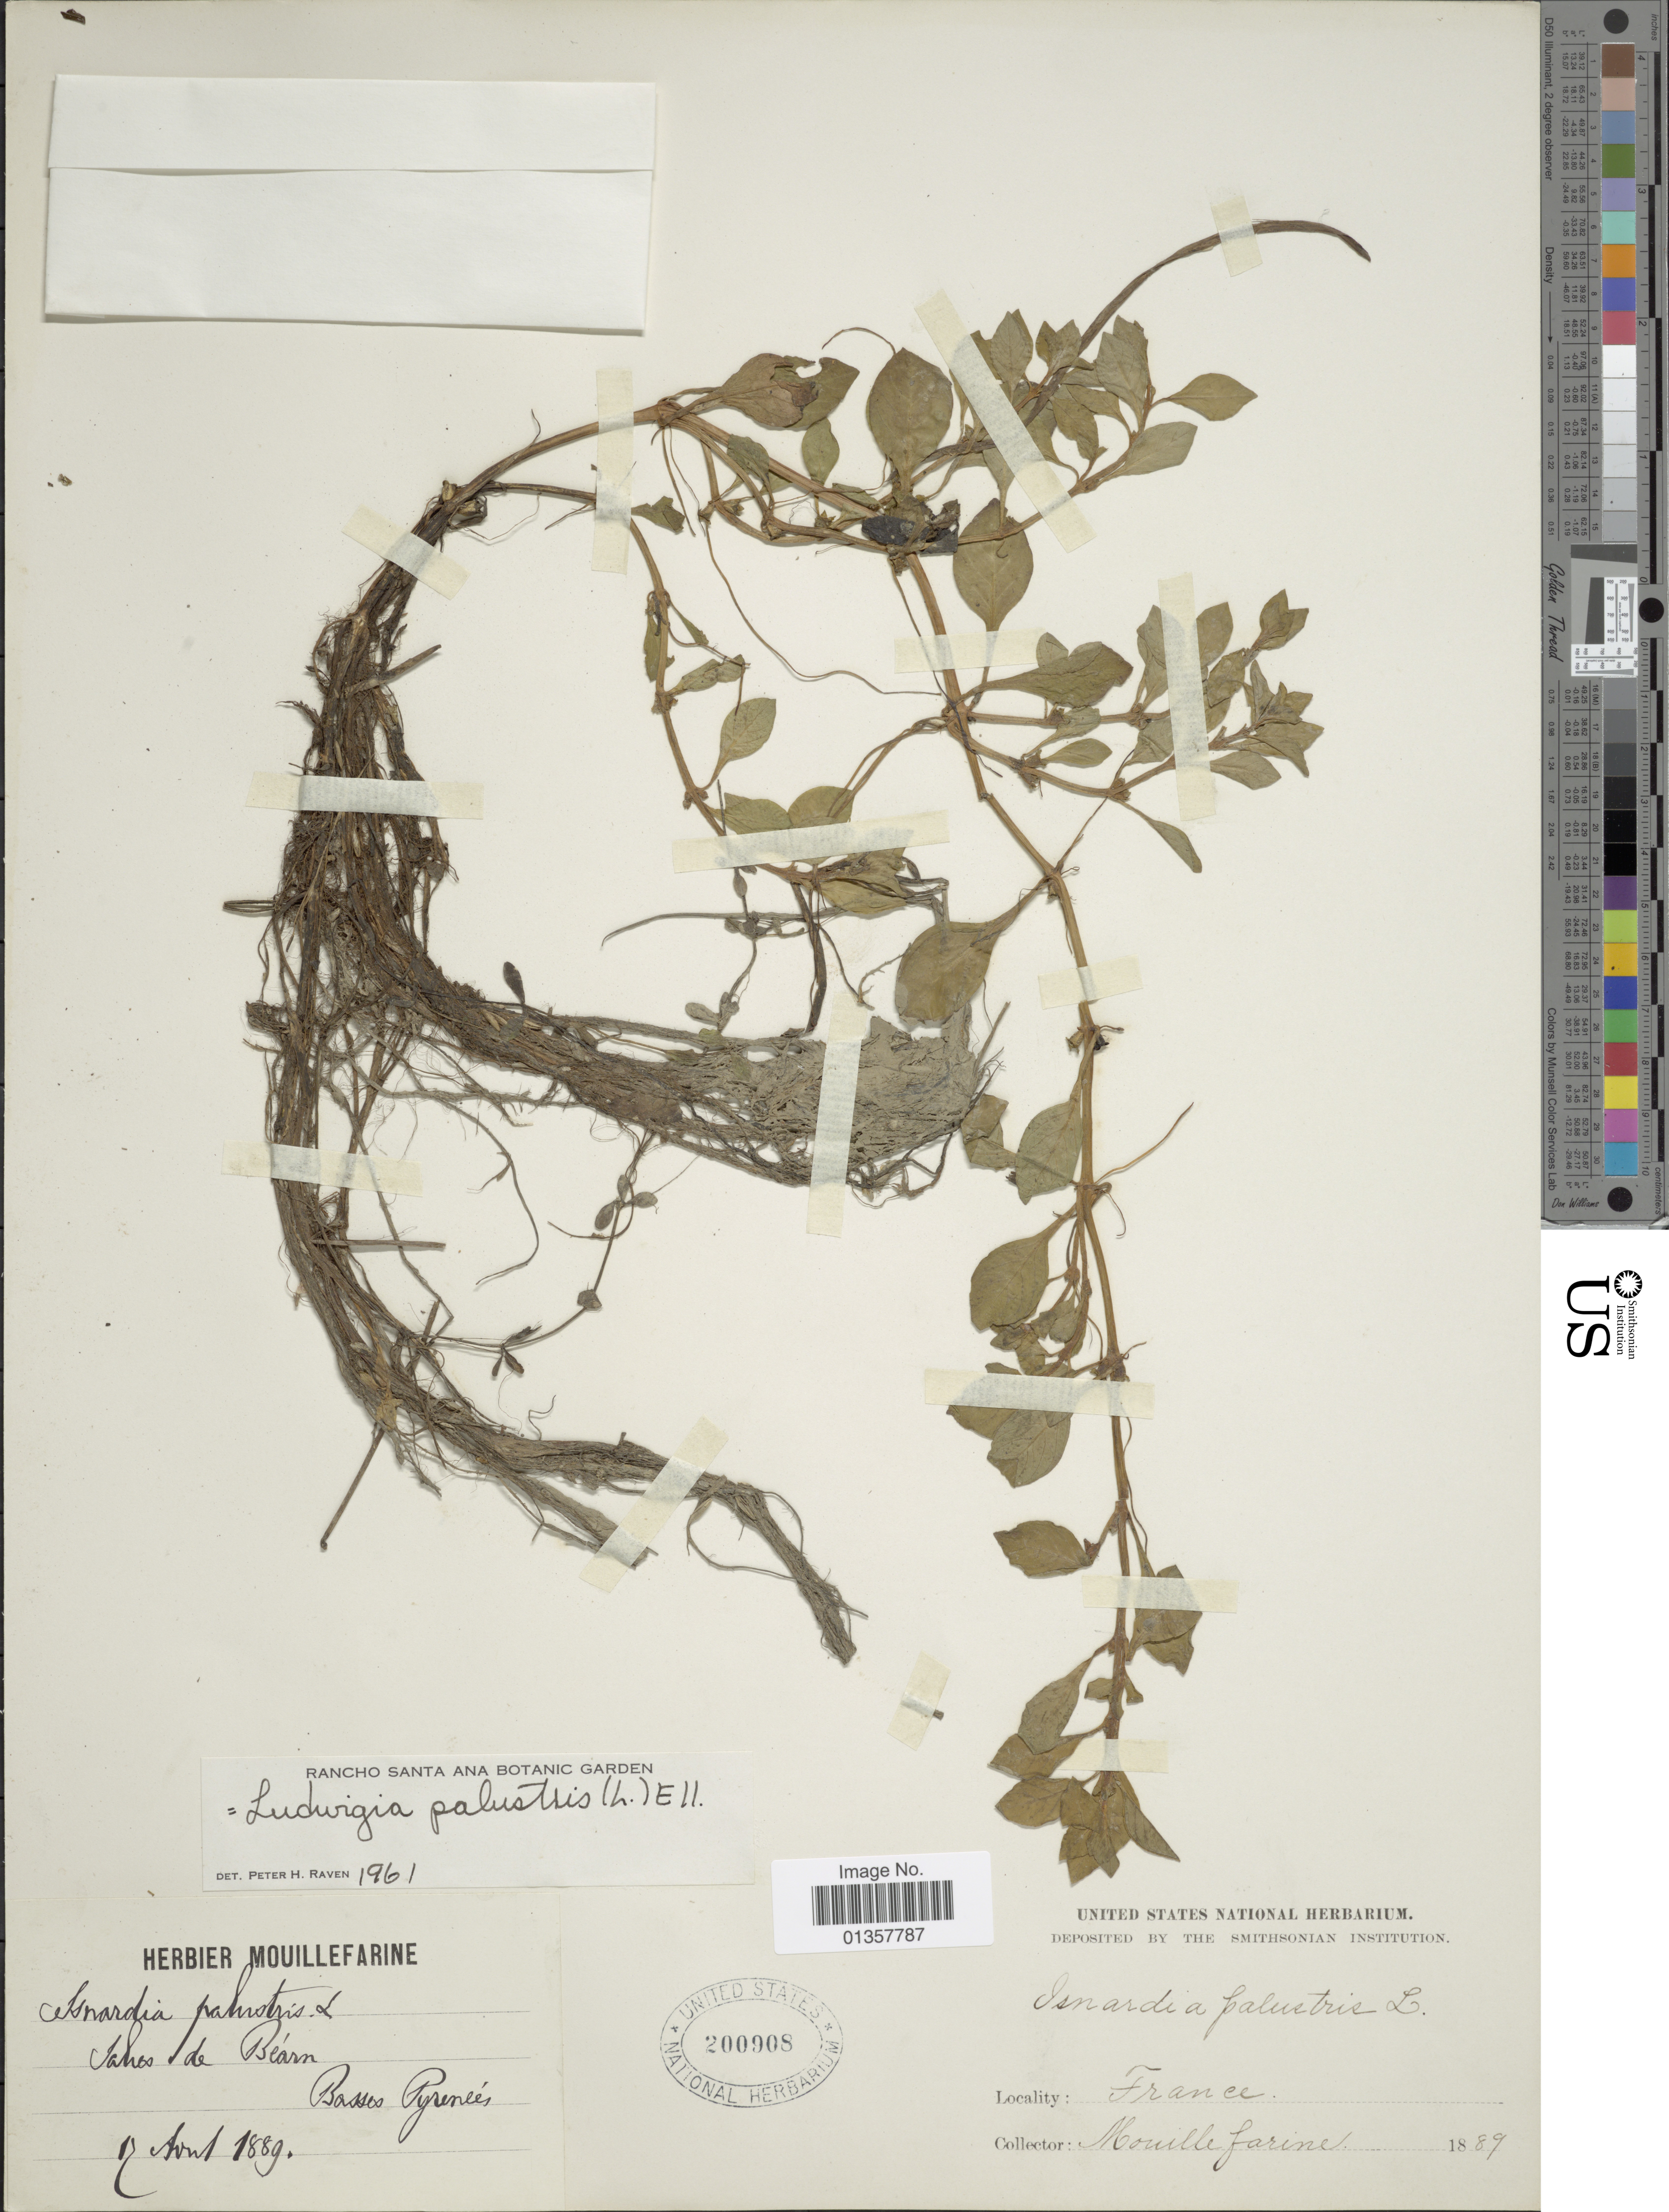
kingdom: Plantae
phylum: Tracheophyta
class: Magnoliopsida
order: Myrtales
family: Onagraceae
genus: Ludwigia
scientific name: Ludwigia palustris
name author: (L.) Elliott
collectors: A. Mouillefarine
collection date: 1889-08-17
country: France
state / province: Nouvelle-Aquitaine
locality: Sailes de Béarn, Basses Pyrénées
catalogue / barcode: US 200908